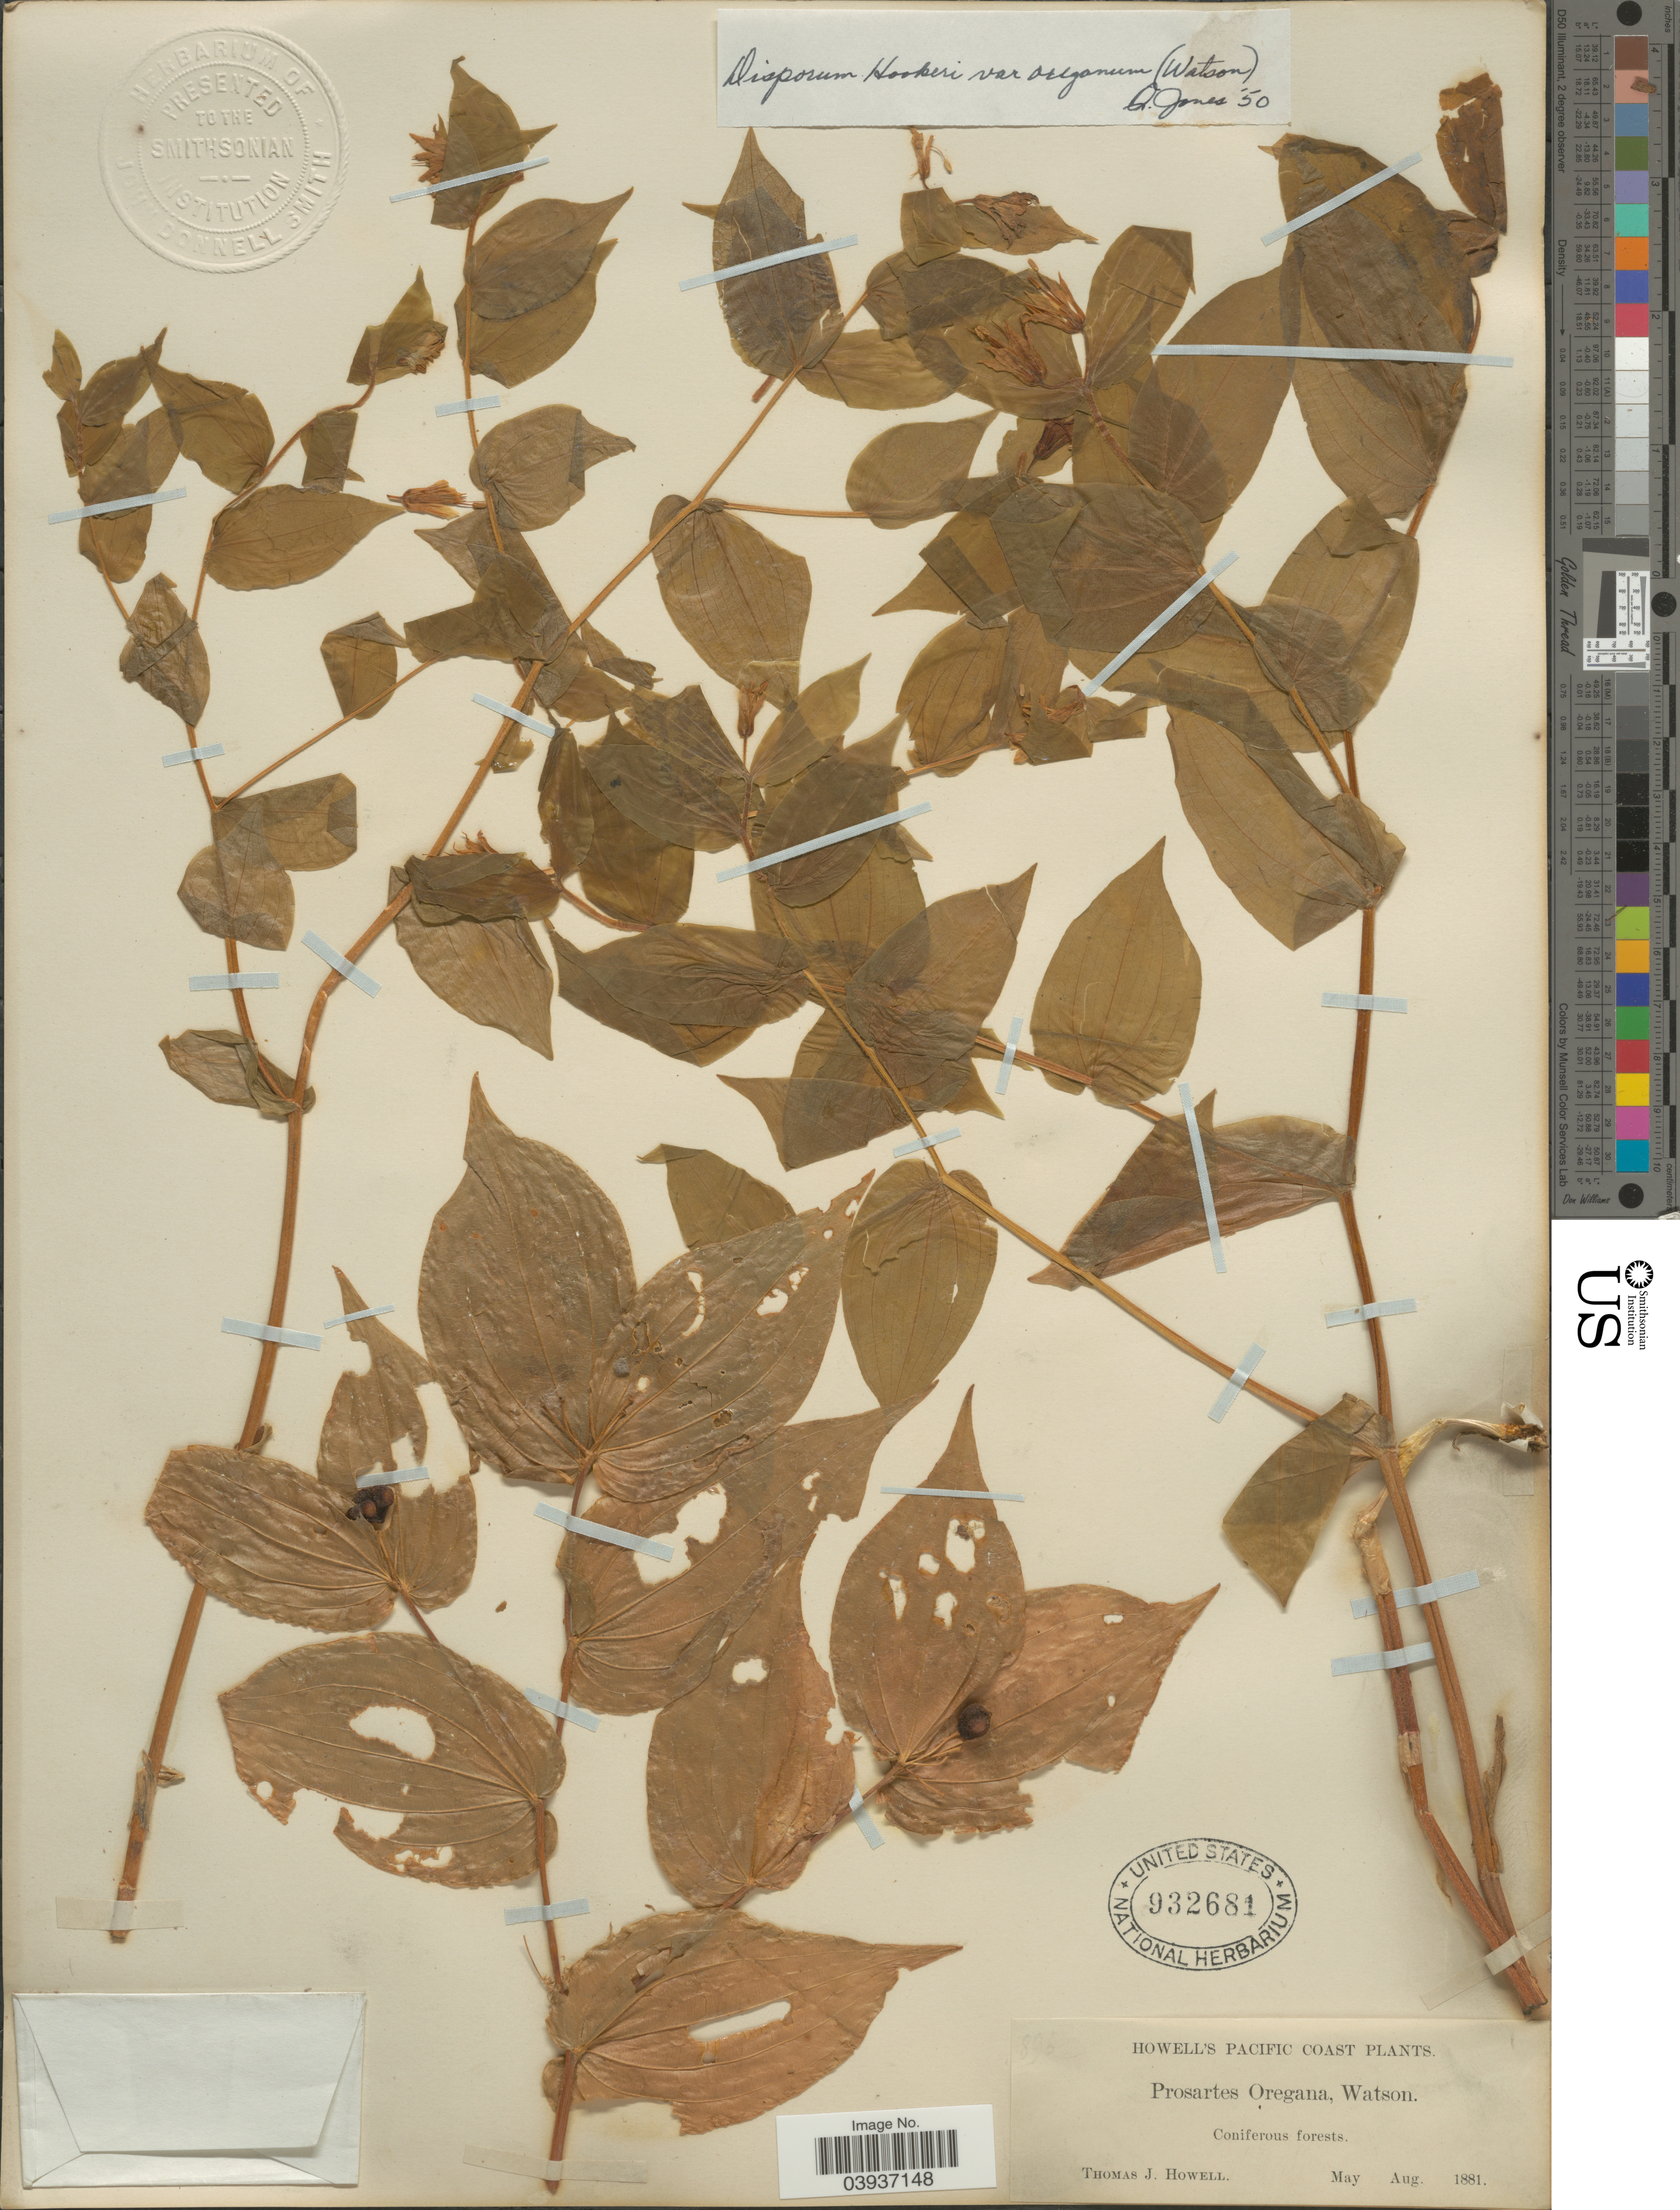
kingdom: Plantae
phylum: Tracheophyta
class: Liliopsida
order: Liliales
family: Colchicaceae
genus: Disporum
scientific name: Disporum hookeri var. oreganum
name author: (S. Watson) Q. Jones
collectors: T. J. Howell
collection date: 1881-05/1881-08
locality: Pacific Coast.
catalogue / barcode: US 932681